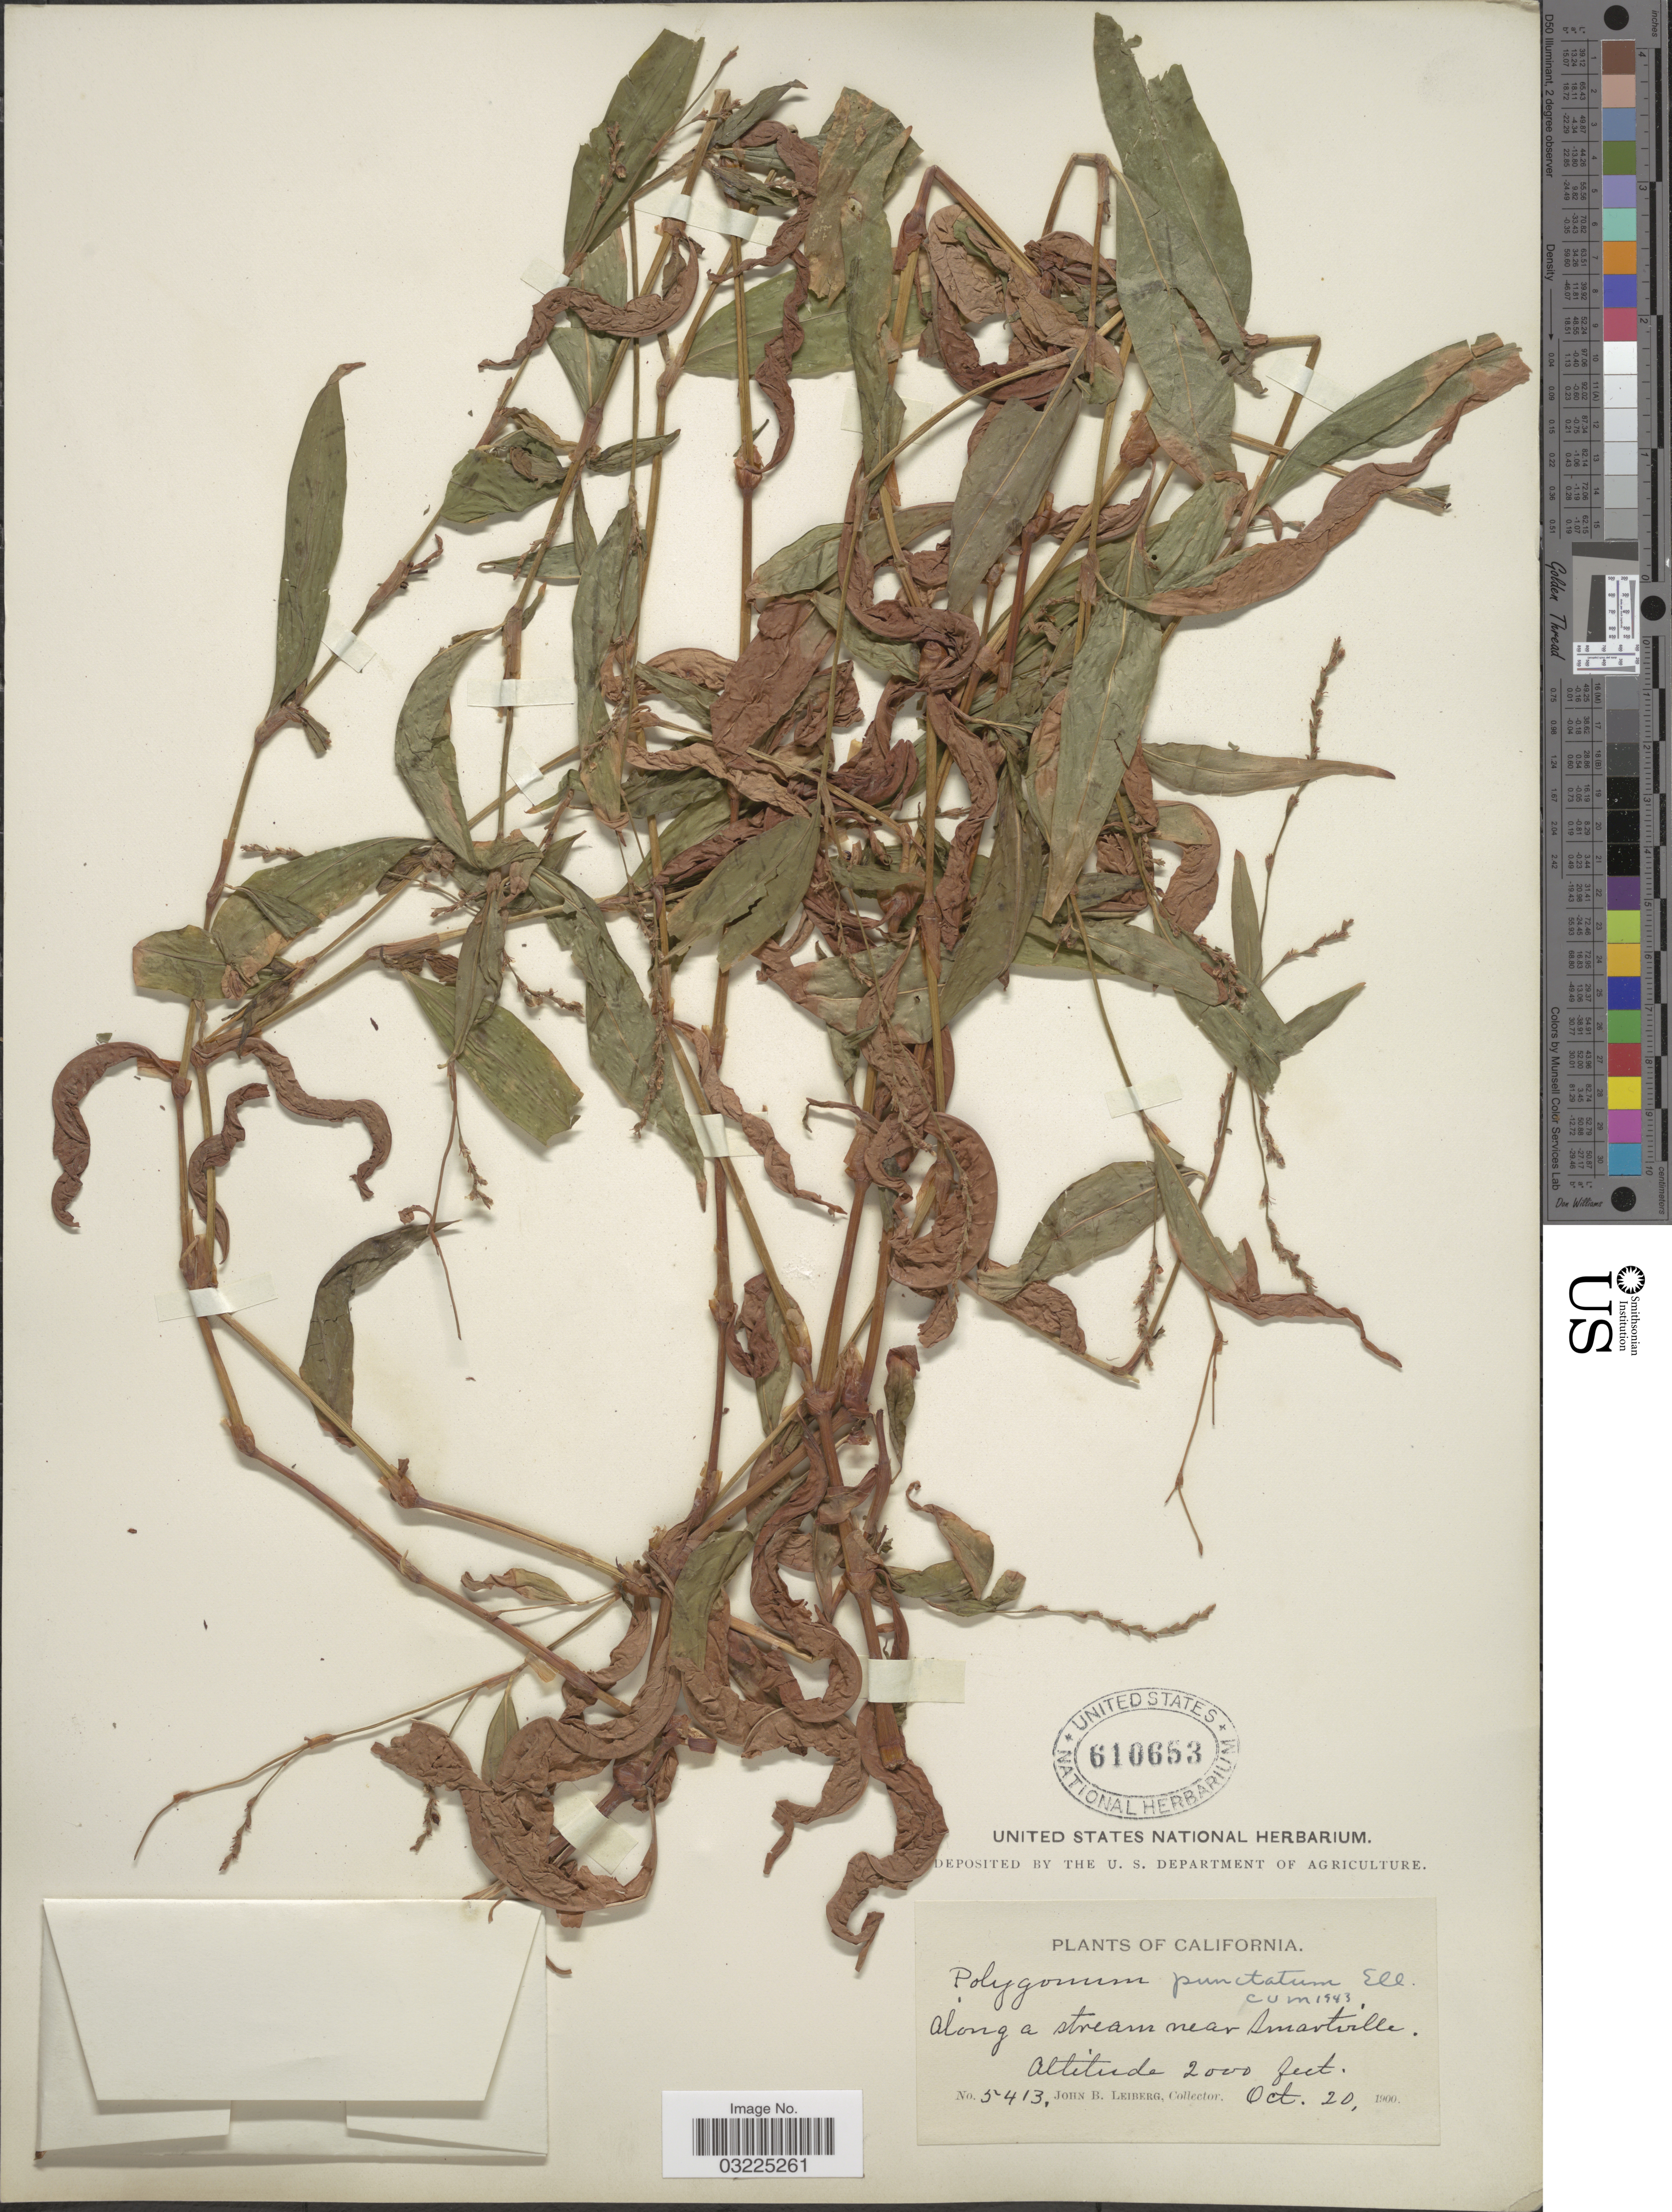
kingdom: Plantae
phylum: Tracheophyta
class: Magnoliopsida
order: Caryophyllales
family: Polygonaceae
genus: Persicaria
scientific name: Persicaria punctata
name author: (Elliott) Small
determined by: Atha, D. E.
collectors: J. Leiberg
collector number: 5413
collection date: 1900-10-20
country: United States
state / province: California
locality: Along a stream near Smartville.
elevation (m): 610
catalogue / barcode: US 610653